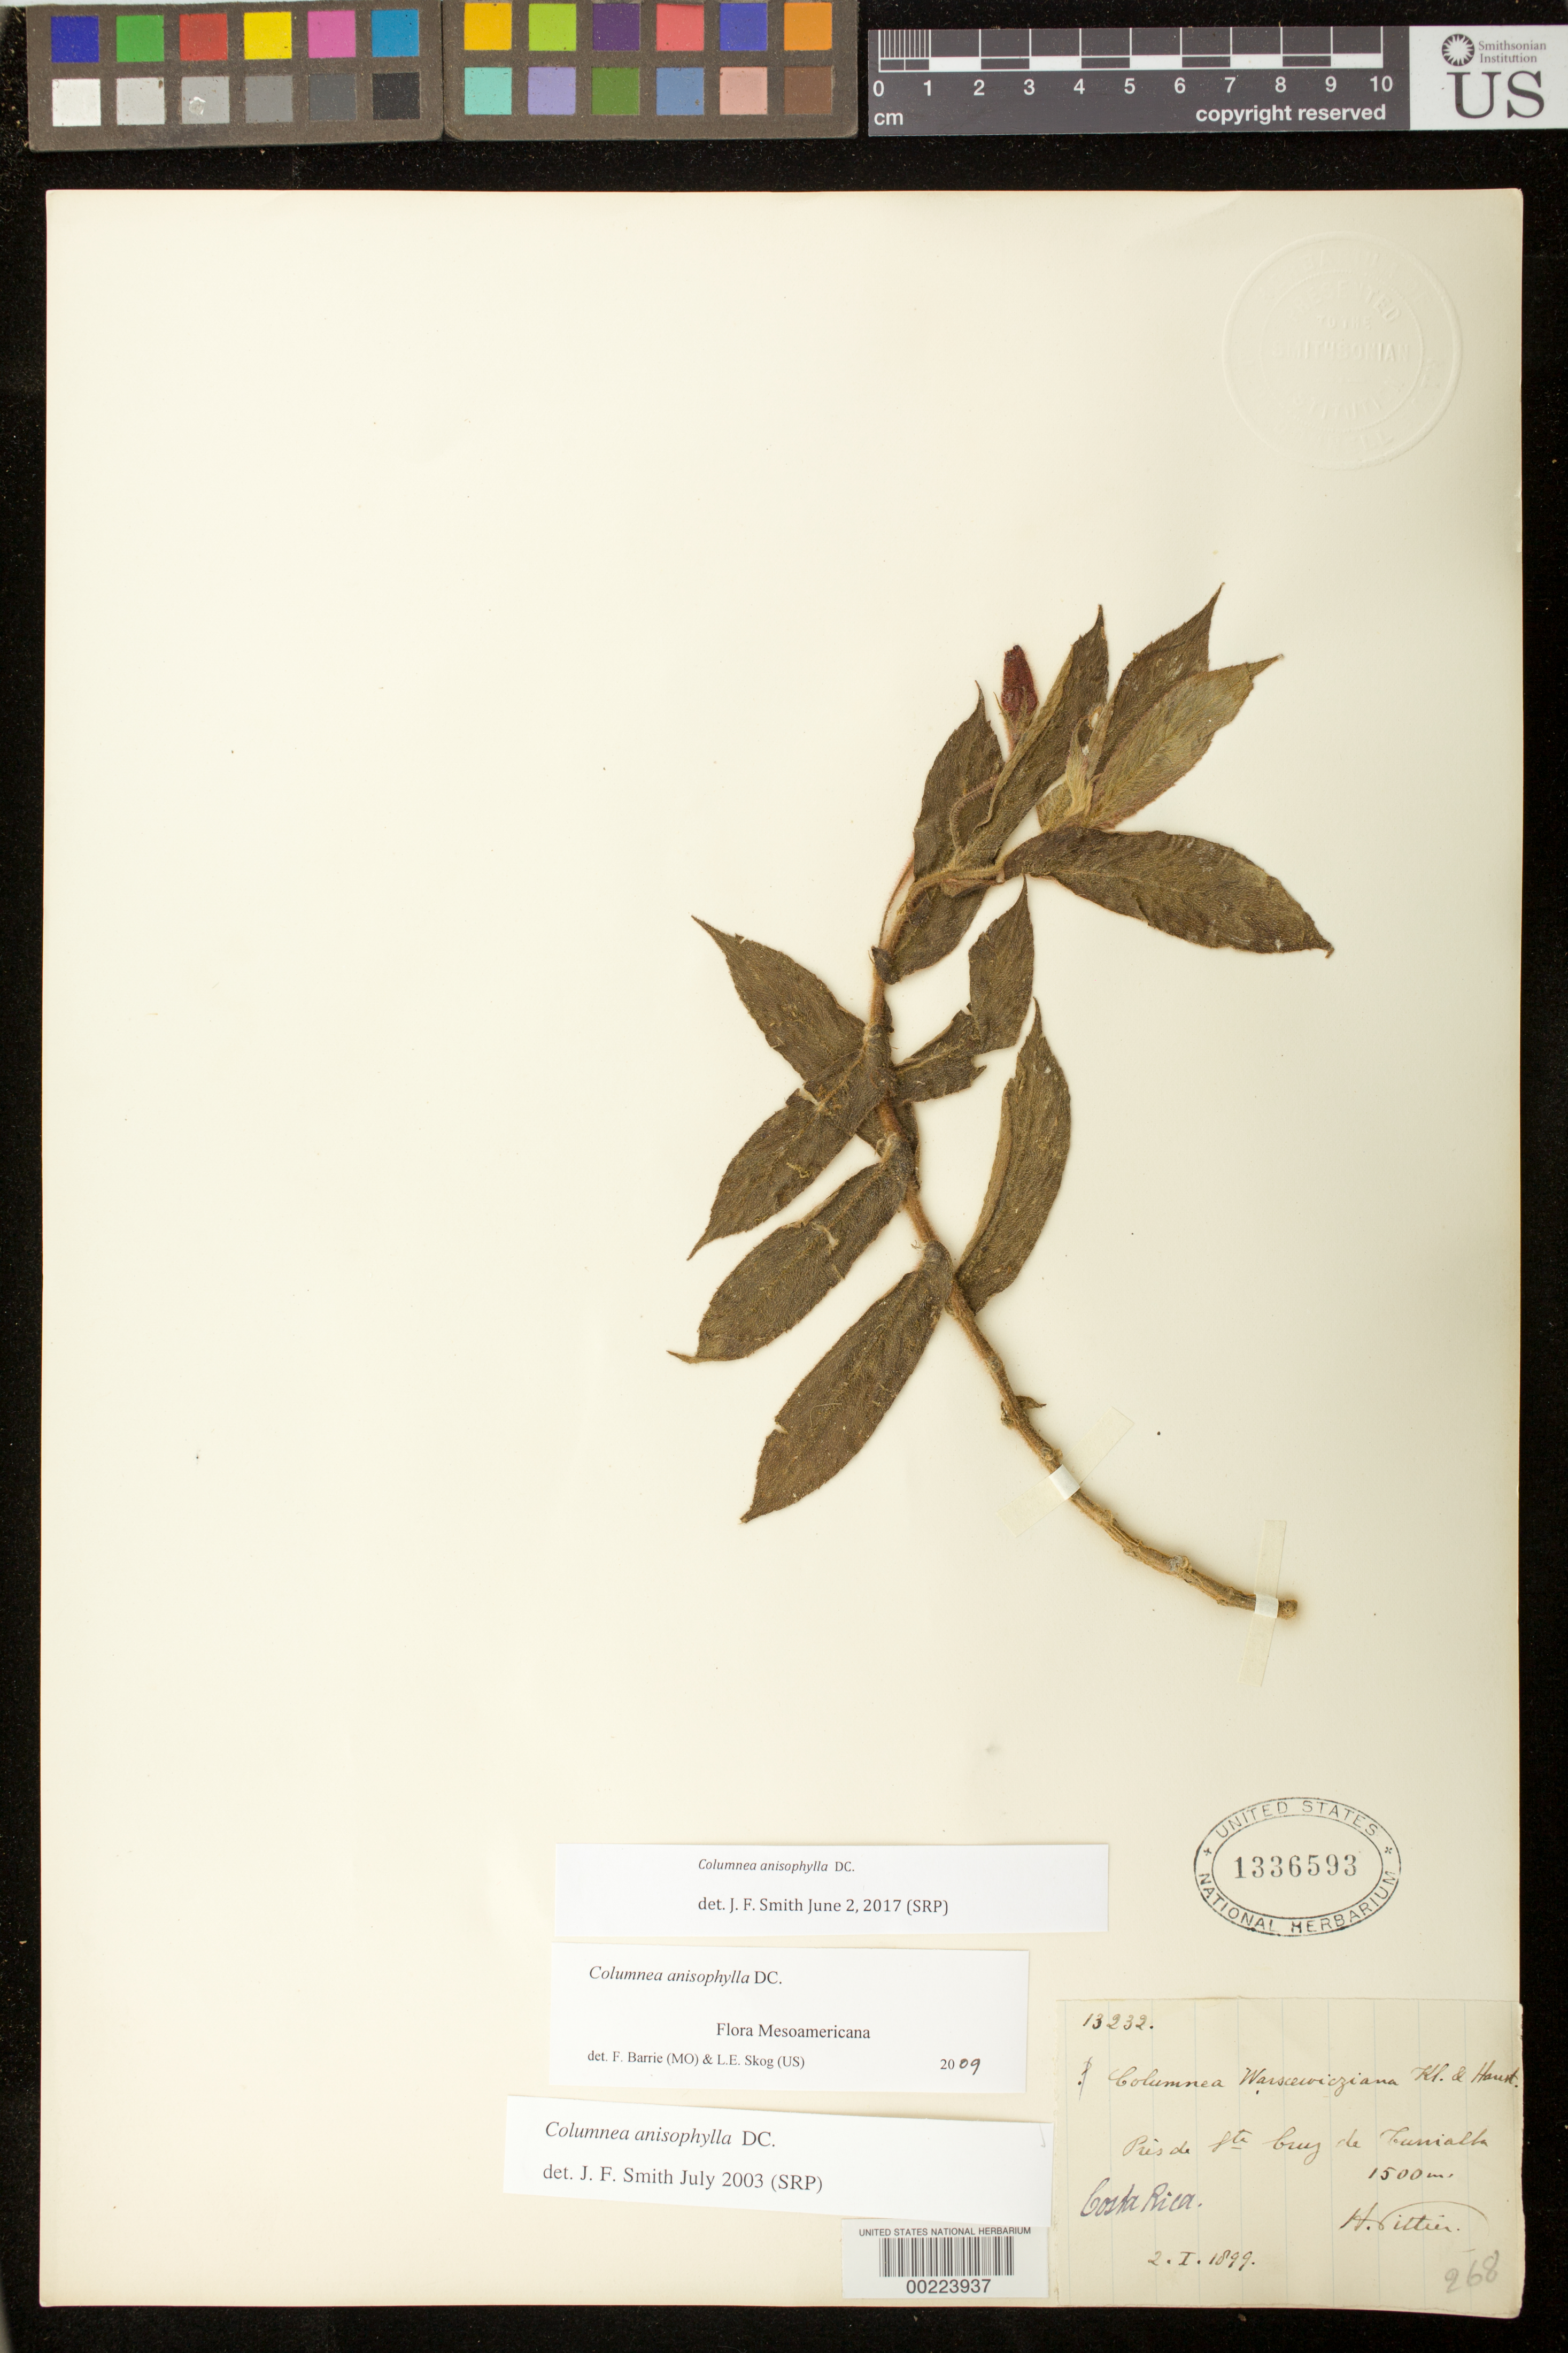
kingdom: Plantae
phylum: Tracheophyta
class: Magnoliopsida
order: Lamiales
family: Gesneriaceae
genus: Columnea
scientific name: Columnea anisophylla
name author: DC.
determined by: Smith, J. F.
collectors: H. F. Pittier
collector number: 13232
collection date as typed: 02 Jan 1899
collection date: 1899-01-02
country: Costa Rica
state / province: Cartago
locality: Near Santa Cruz de Turrialba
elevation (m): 1500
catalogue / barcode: US 1336593